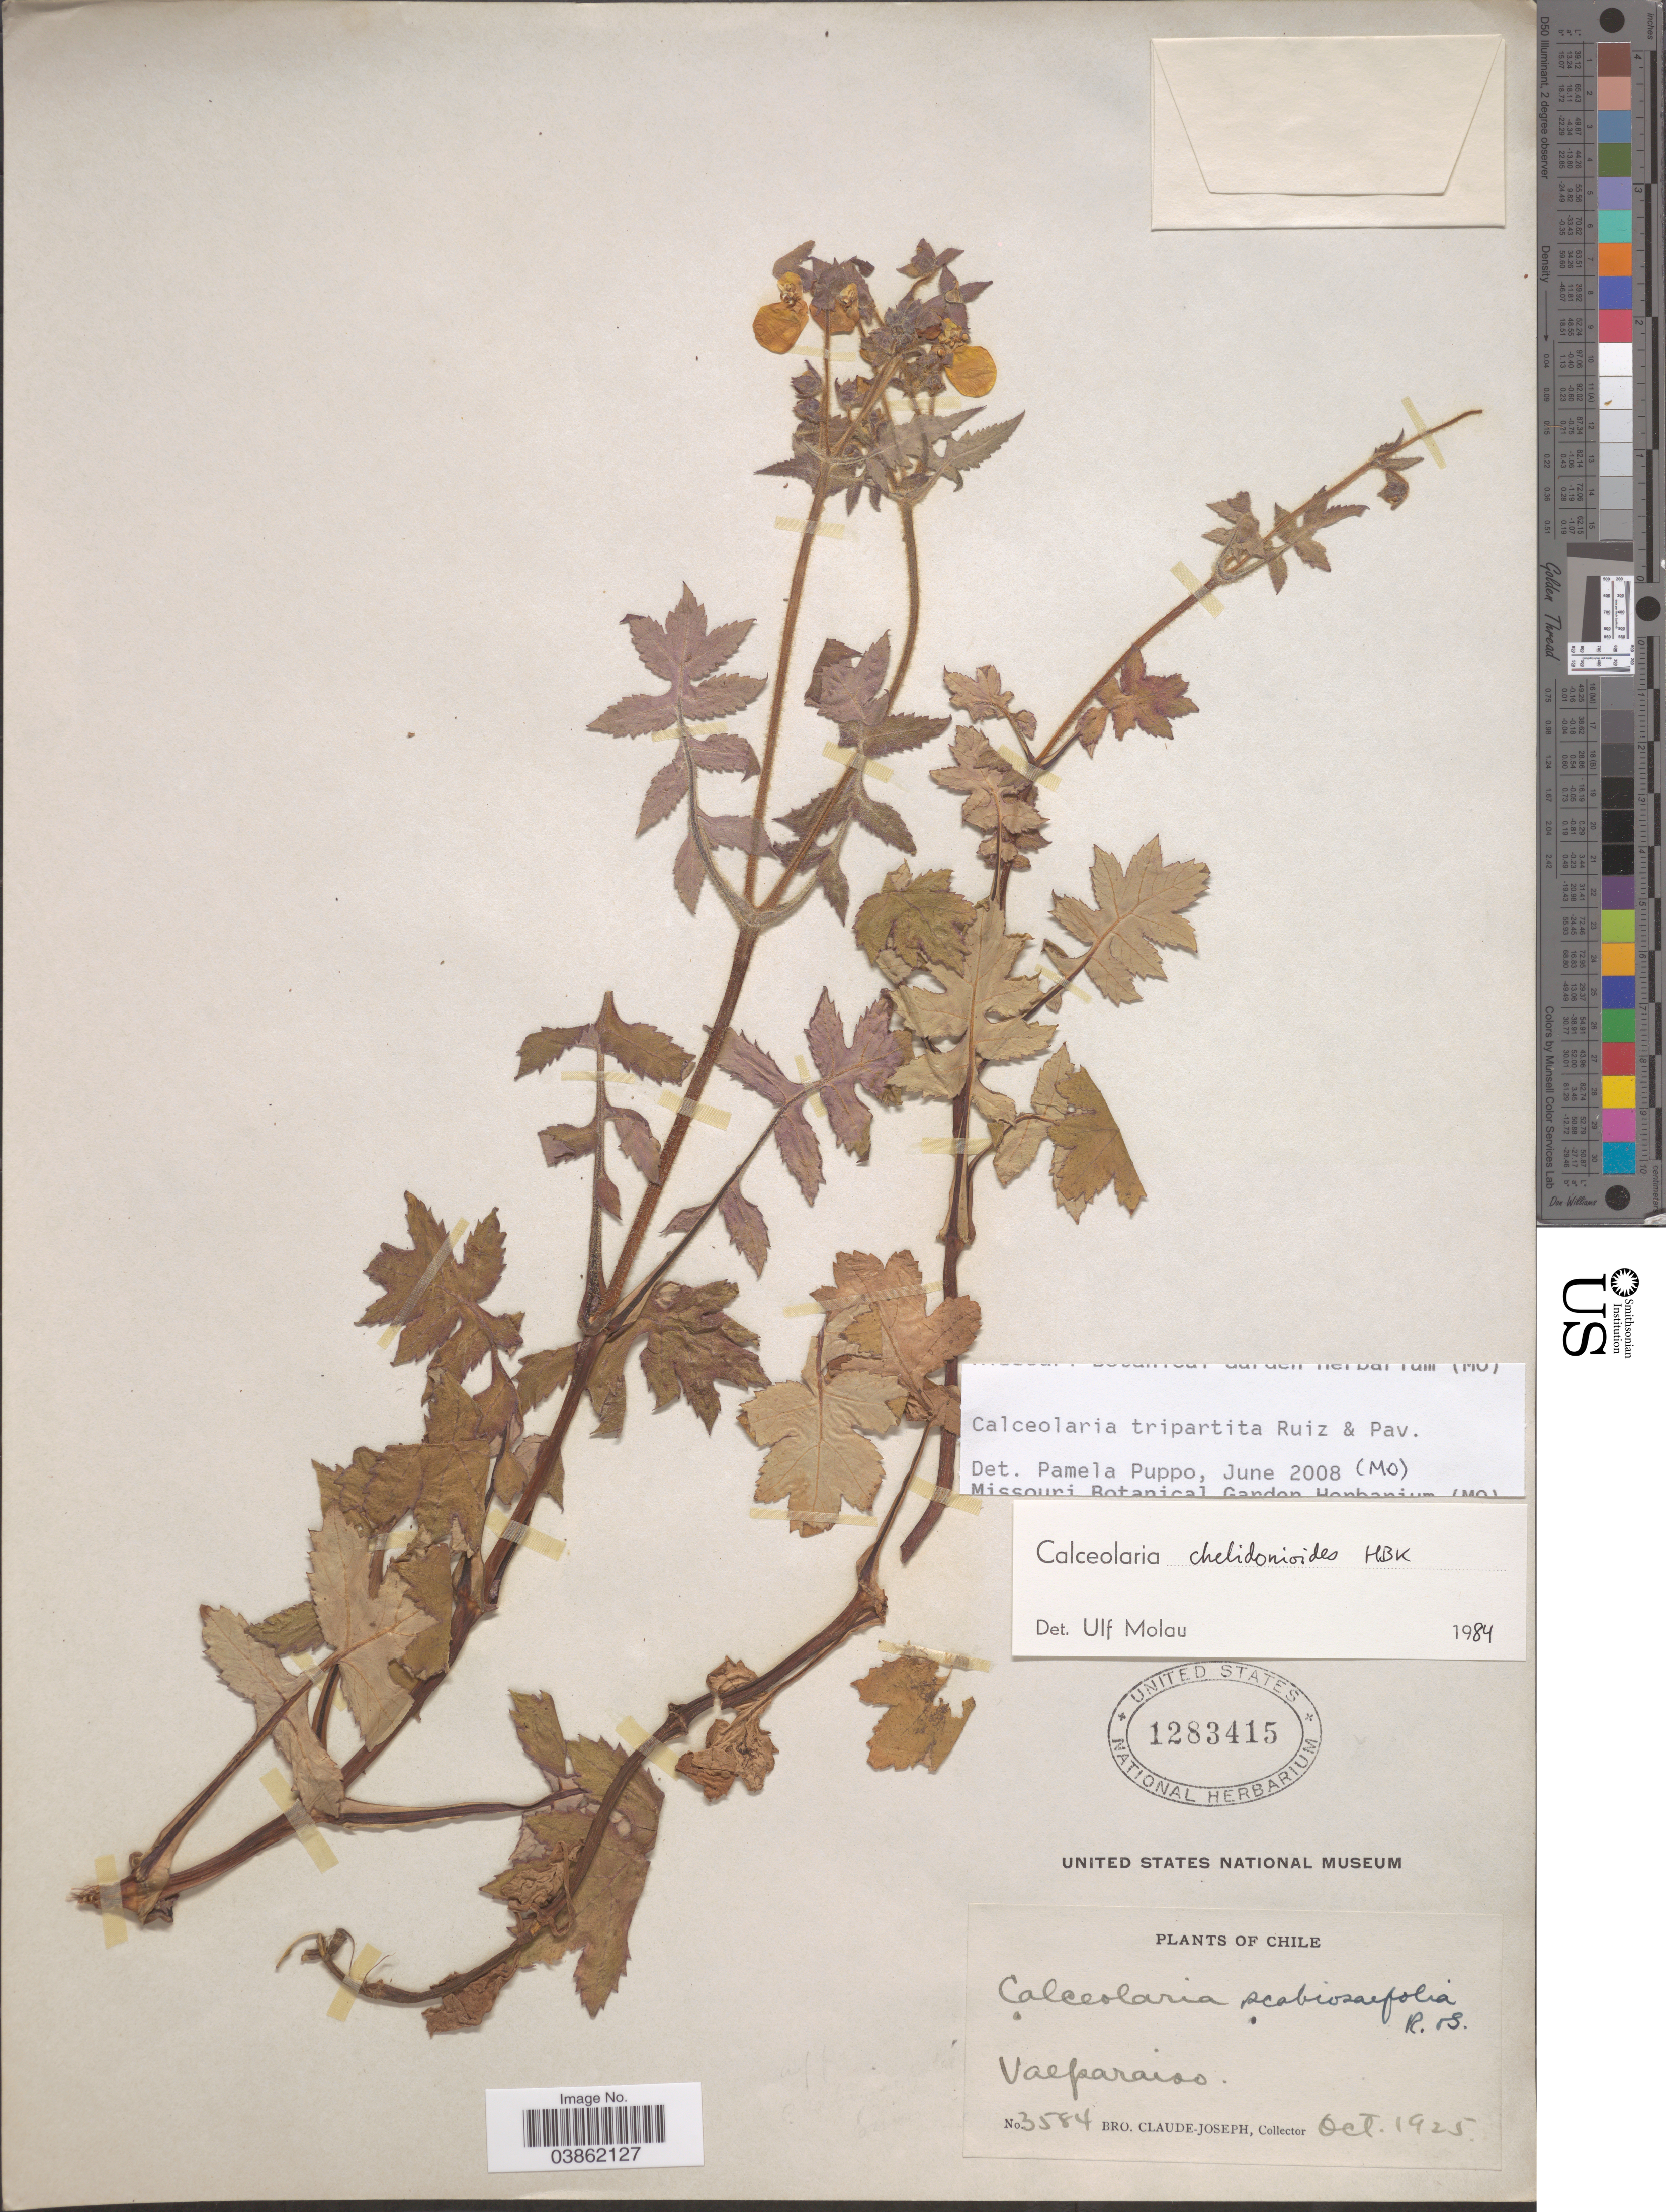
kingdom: Plantae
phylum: Tracheophyta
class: Magnoliopsida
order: Lamiales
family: Calceolariaceae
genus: Calceolaria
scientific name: Calceolaria tripartita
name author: Ruiz & Pav.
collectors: Bro. Claude-Joseph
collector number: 3584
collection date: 1925-10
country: Chile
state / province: Valparaíso (V)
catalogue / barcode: US 1283415